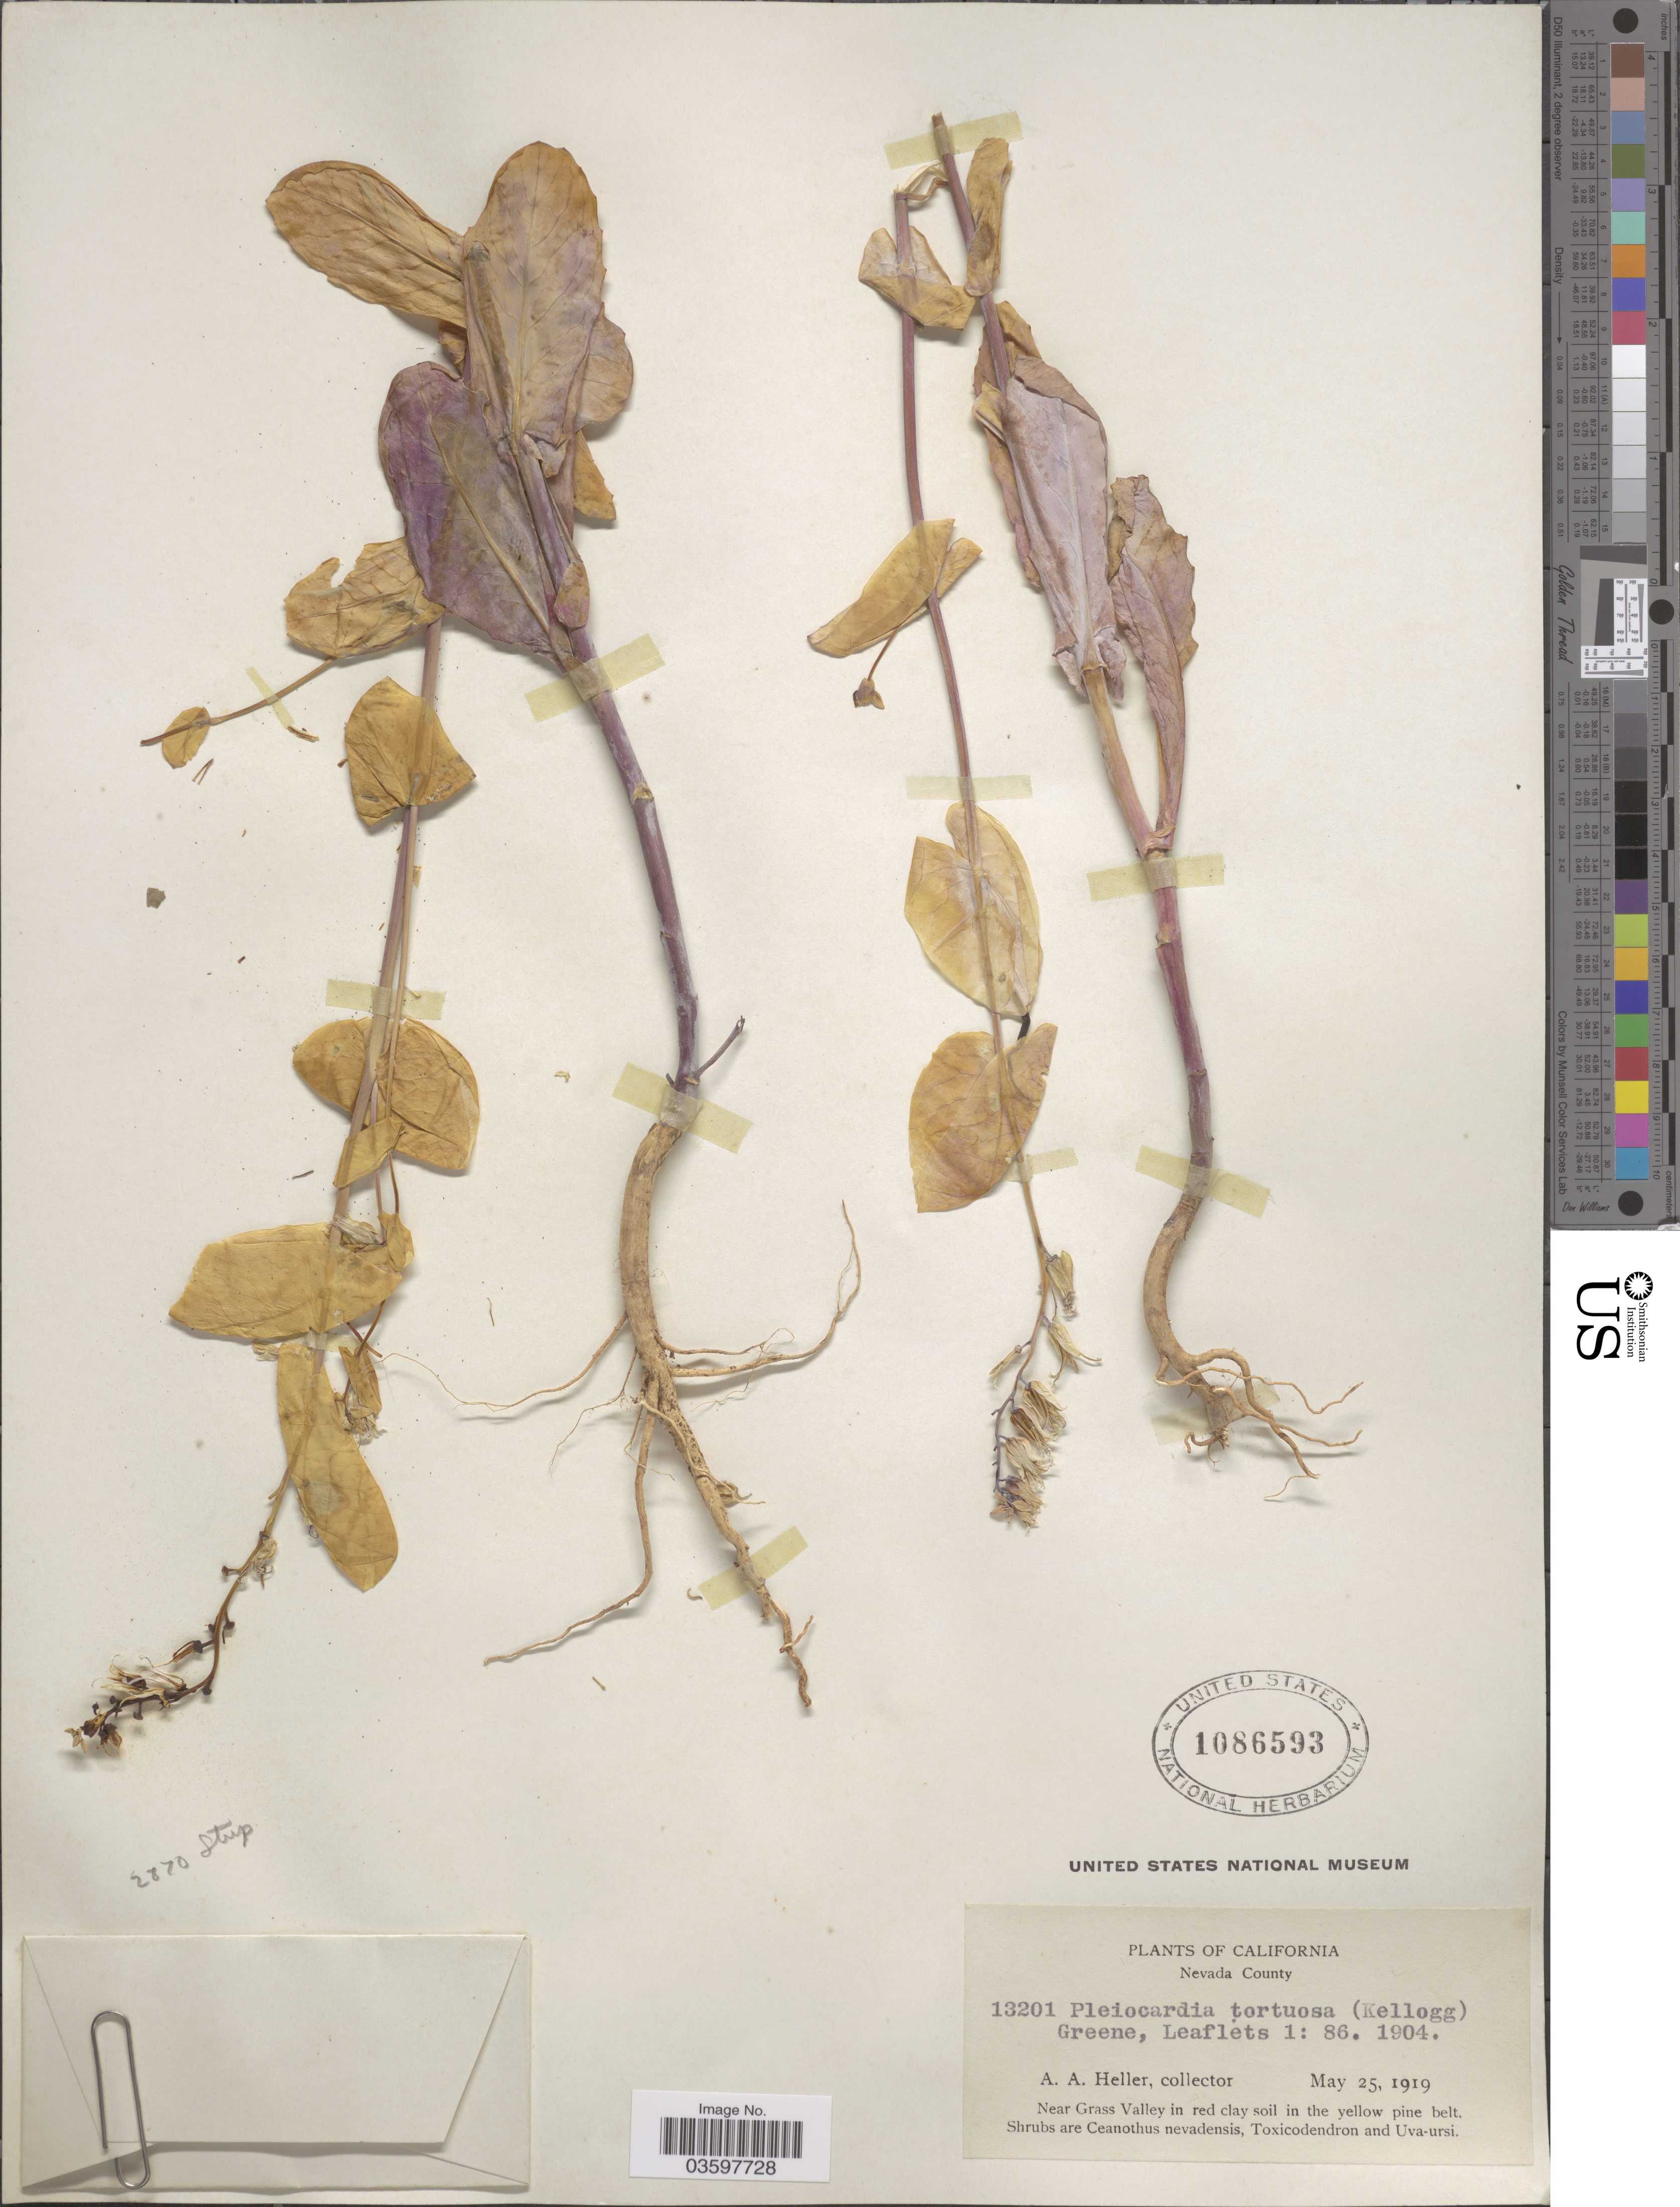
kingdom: Plantae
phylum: Tracheophyta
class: Magnoliopsida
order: Brassicales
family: Brassicaceae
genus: Streptanthus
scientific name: Streptanthus tortuosus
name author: Kellogg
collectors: A. A. Heller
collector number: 13201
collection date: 1919-05-25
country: United States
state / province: California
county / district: Nevada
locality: Nevada County. Near Grass Valley in red clay soil in the yellow pine belt.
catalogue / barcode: US 1086593